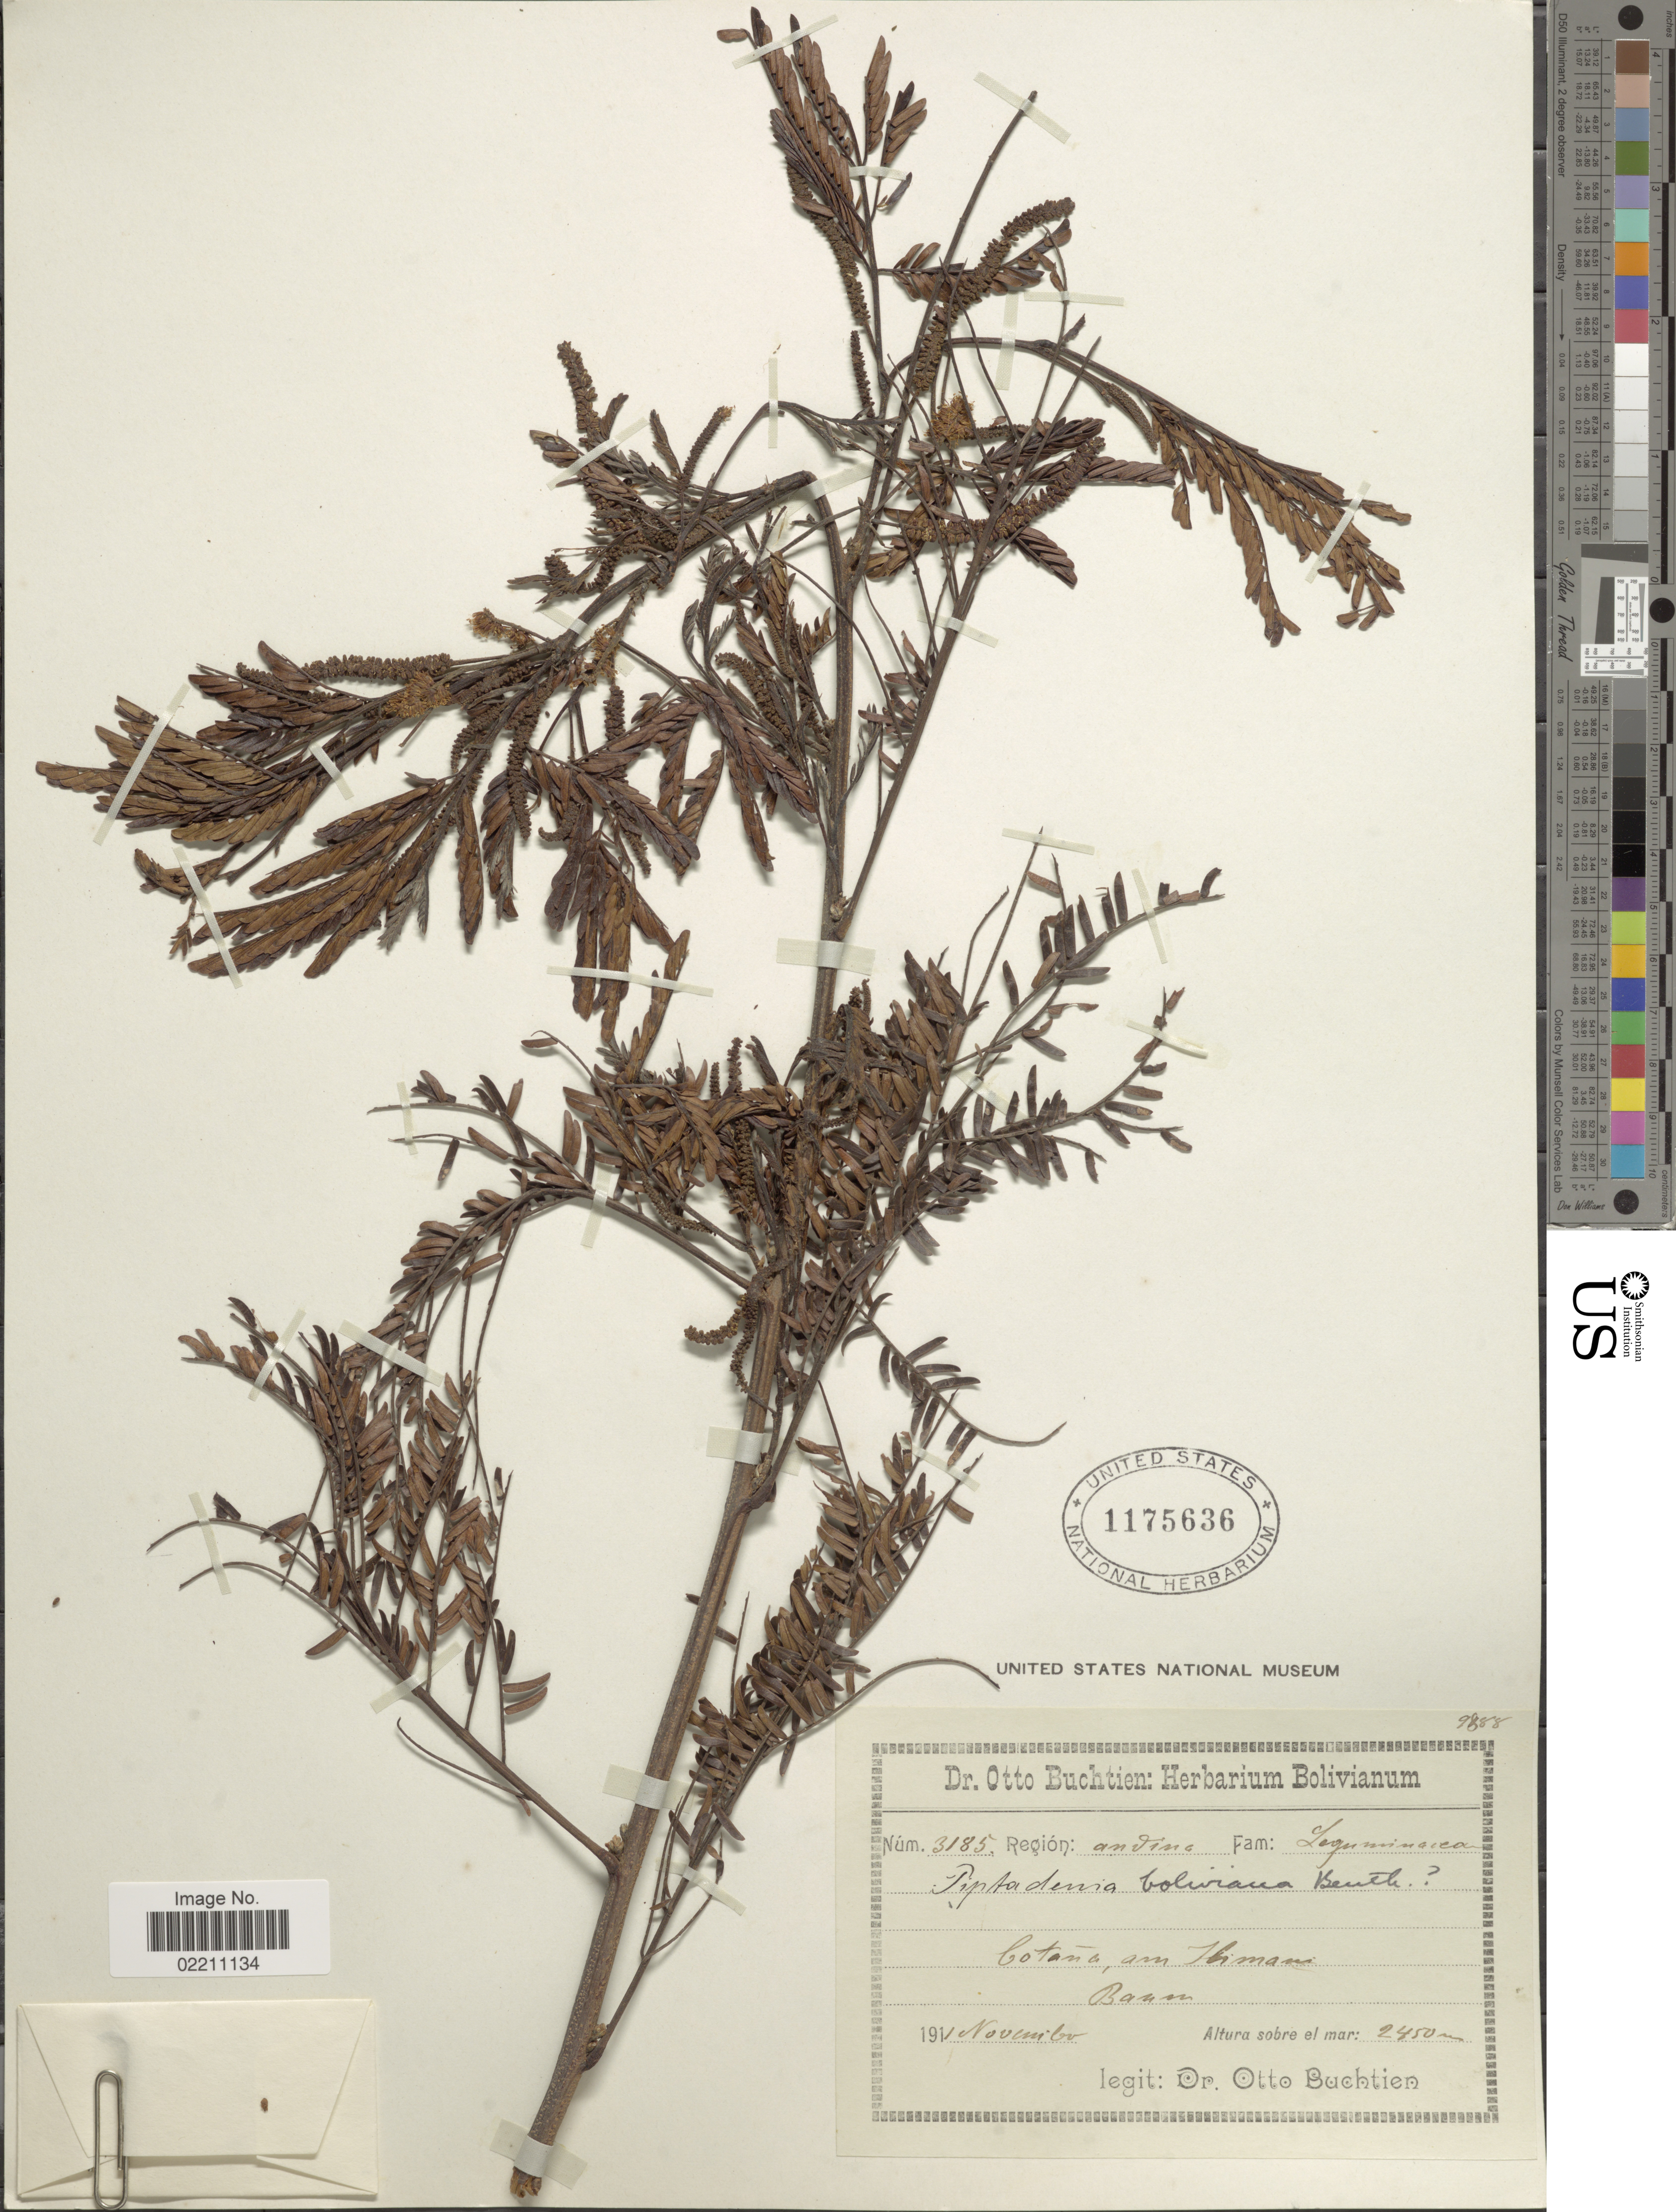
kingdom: Plantae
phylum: Tracheophyta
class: Magnoliopsida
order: Fabales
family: Fabaceae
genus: Parapiptadenia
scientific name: Parapiptadenia rigida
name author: (Benth.) Brenan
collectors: O. Buchtien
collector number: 3185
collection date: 1911-11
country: Bolivia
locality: Cotaña, am Illimani.Region: andina.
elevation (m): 2450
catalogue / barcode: US 1175636